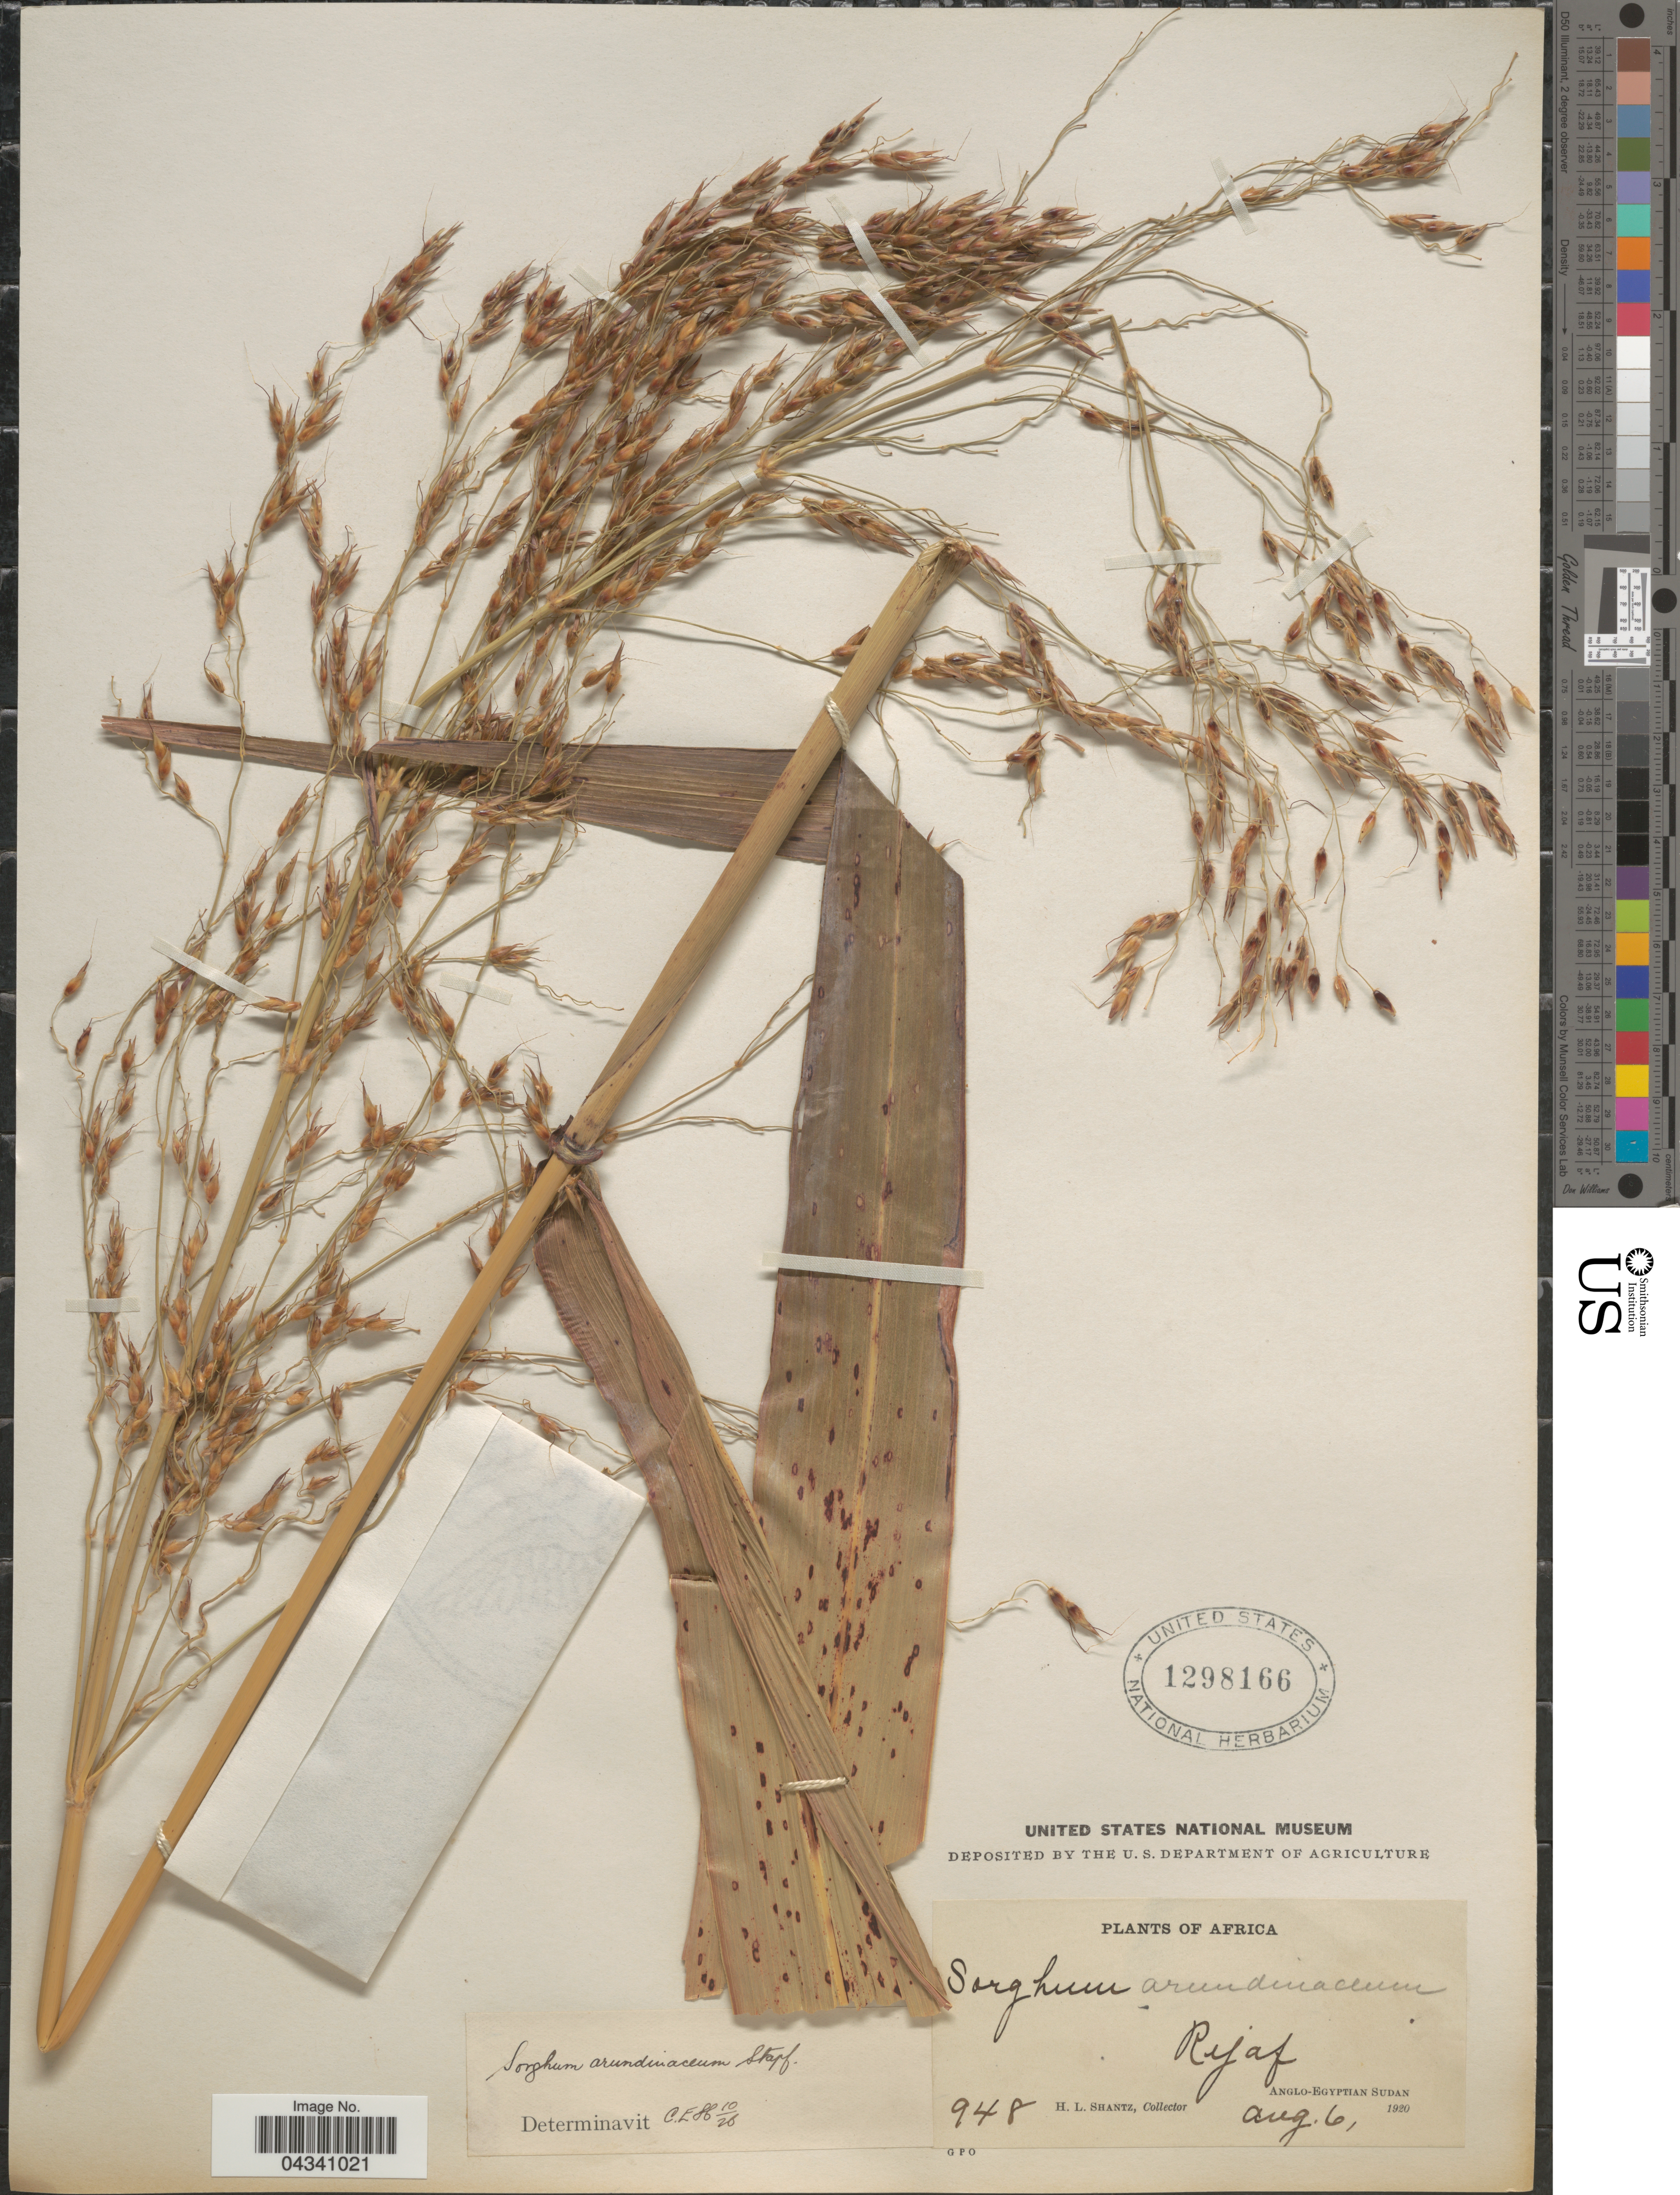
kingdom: Plantae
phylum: Tracheophyta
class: Liliopsida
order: Poales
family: Poaceae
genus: Sorghum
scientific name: Sorghum arundinaceum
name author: (Desv.) Stapf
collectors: H. Shantz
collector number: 948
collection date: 1920-08-06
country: South Sudan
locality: Africa. Rejaf. Anglo-Egyptian Sudan.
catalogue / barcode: US 1298166